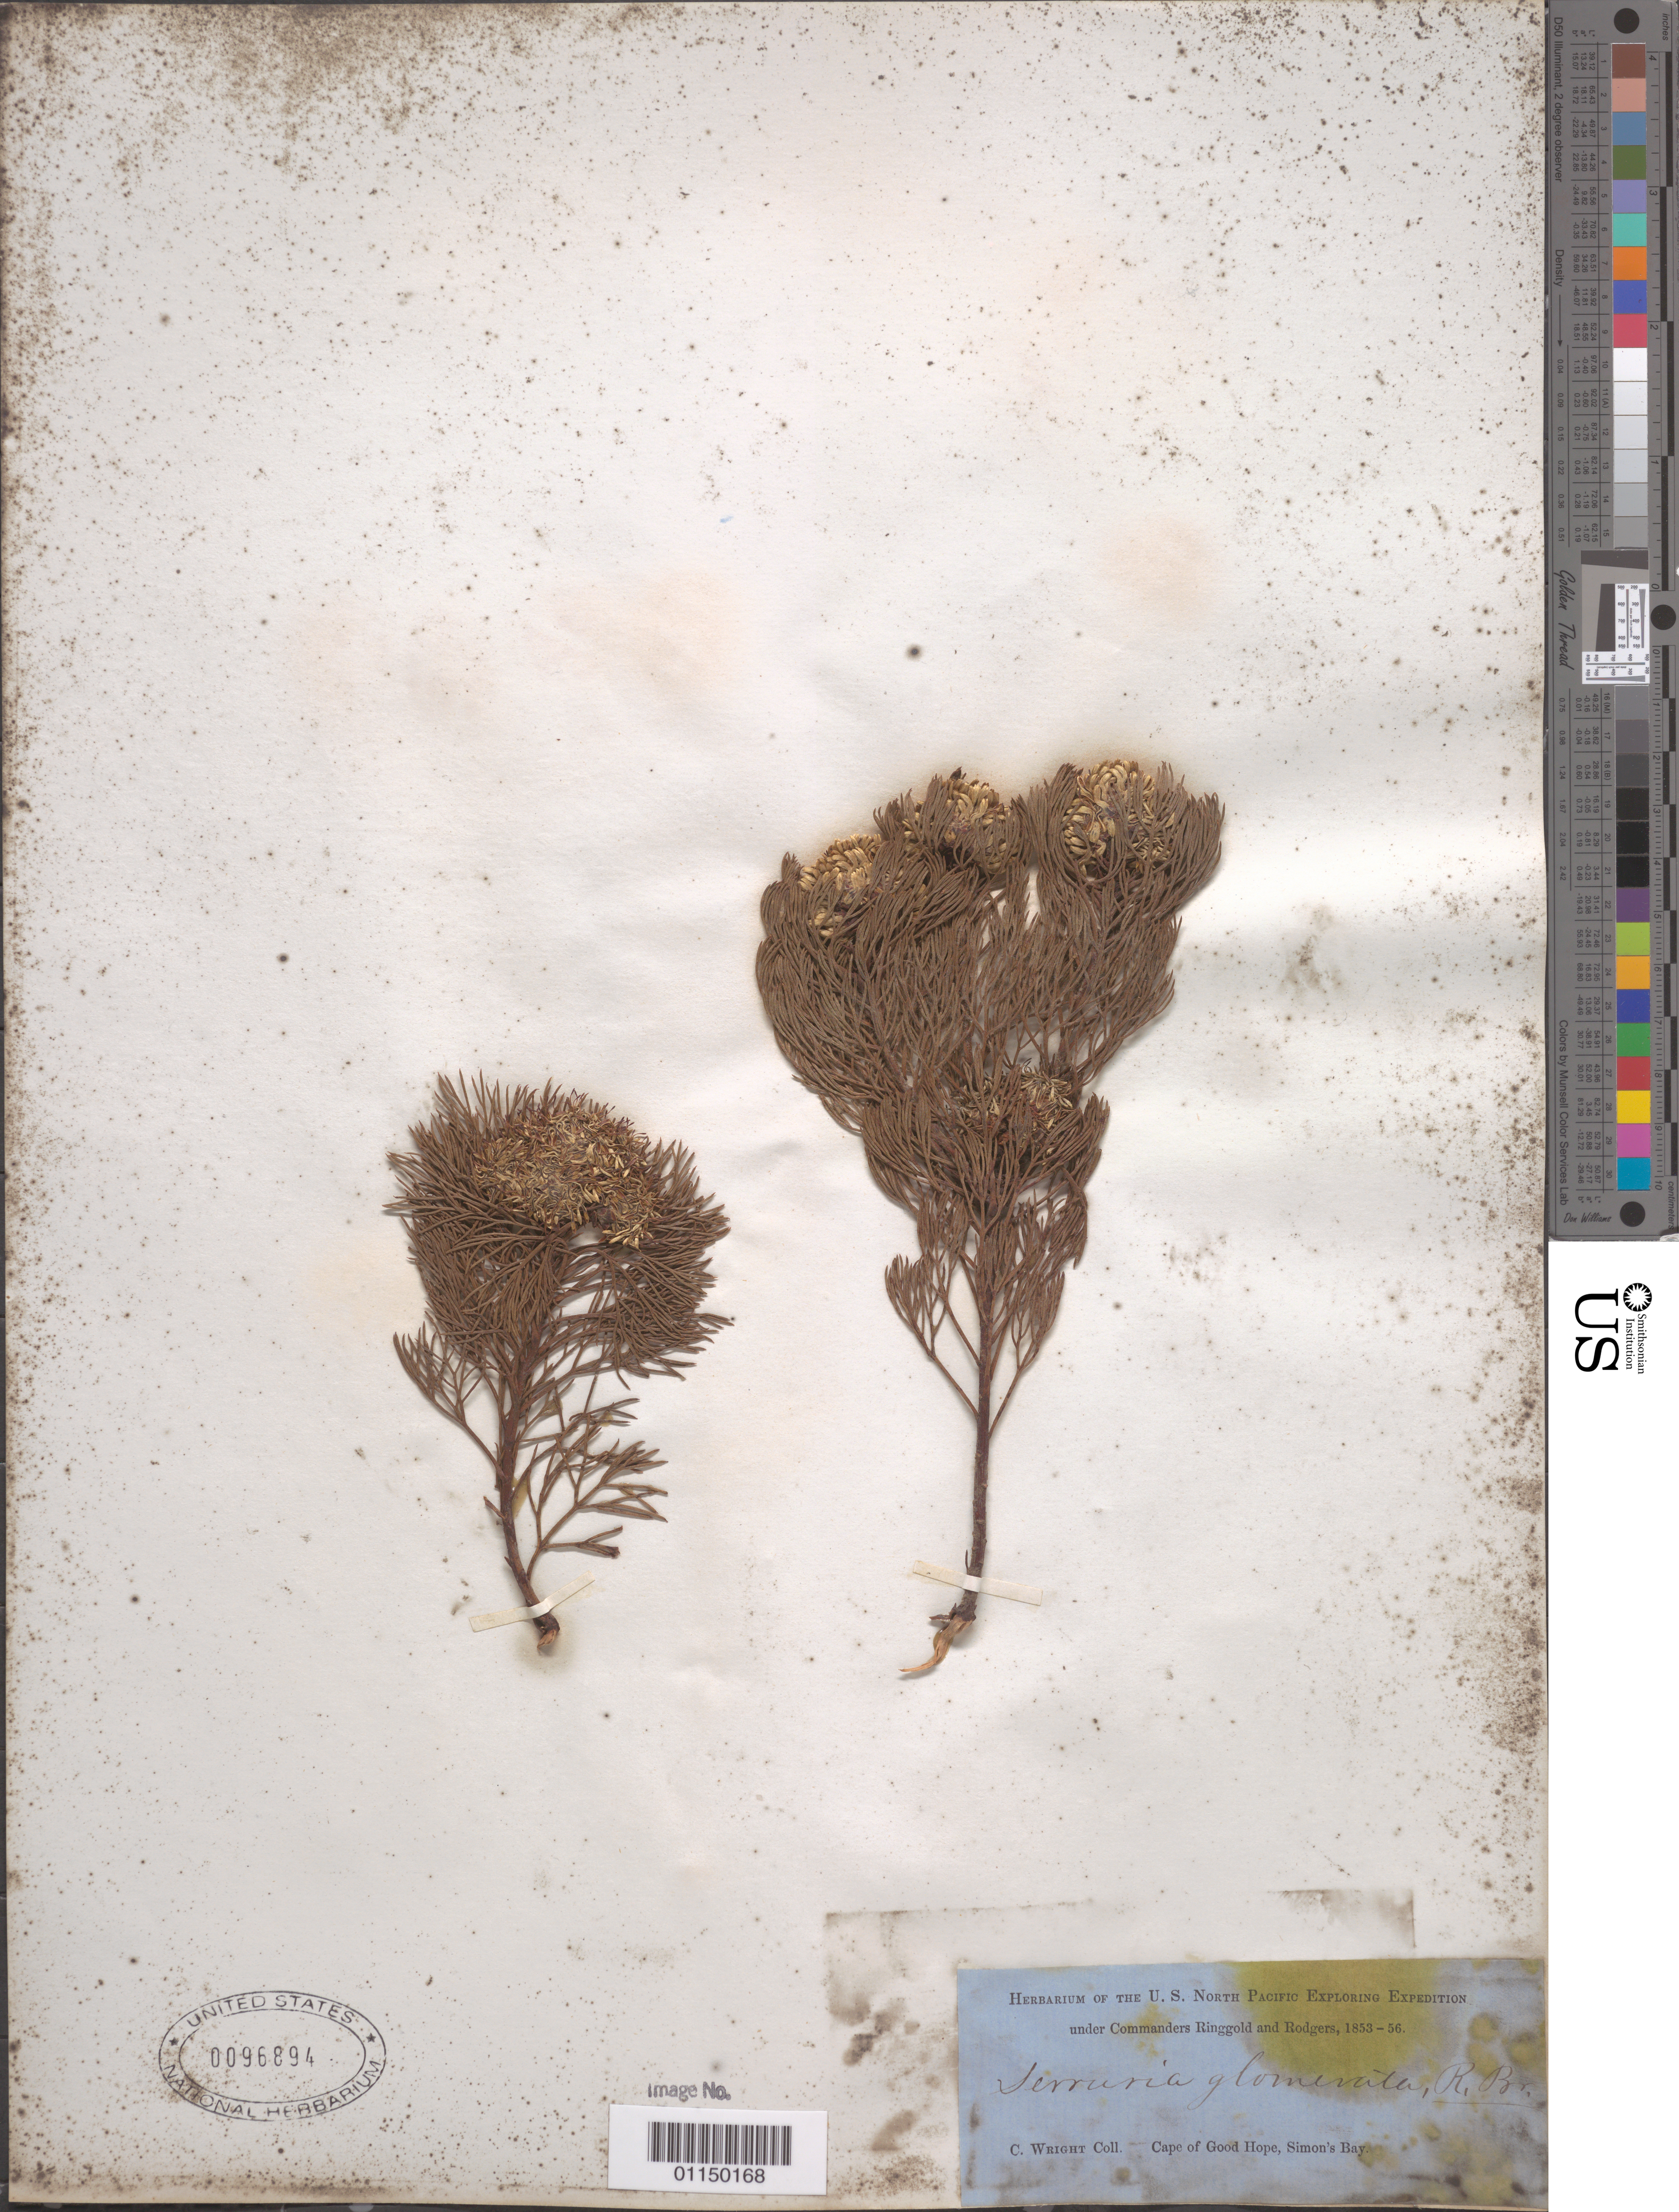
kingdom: Plantae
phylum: Tracheophyta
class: Magnoliopsida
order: Proteales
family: Proteaceae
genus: Serruria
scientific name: Serruria glomerata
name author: R. Br.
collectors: C. Wright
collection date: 1853/1856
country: South Africa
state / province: Western Cape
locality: Cape of Good Hope, Simon's Bay.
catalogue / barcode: US 96894